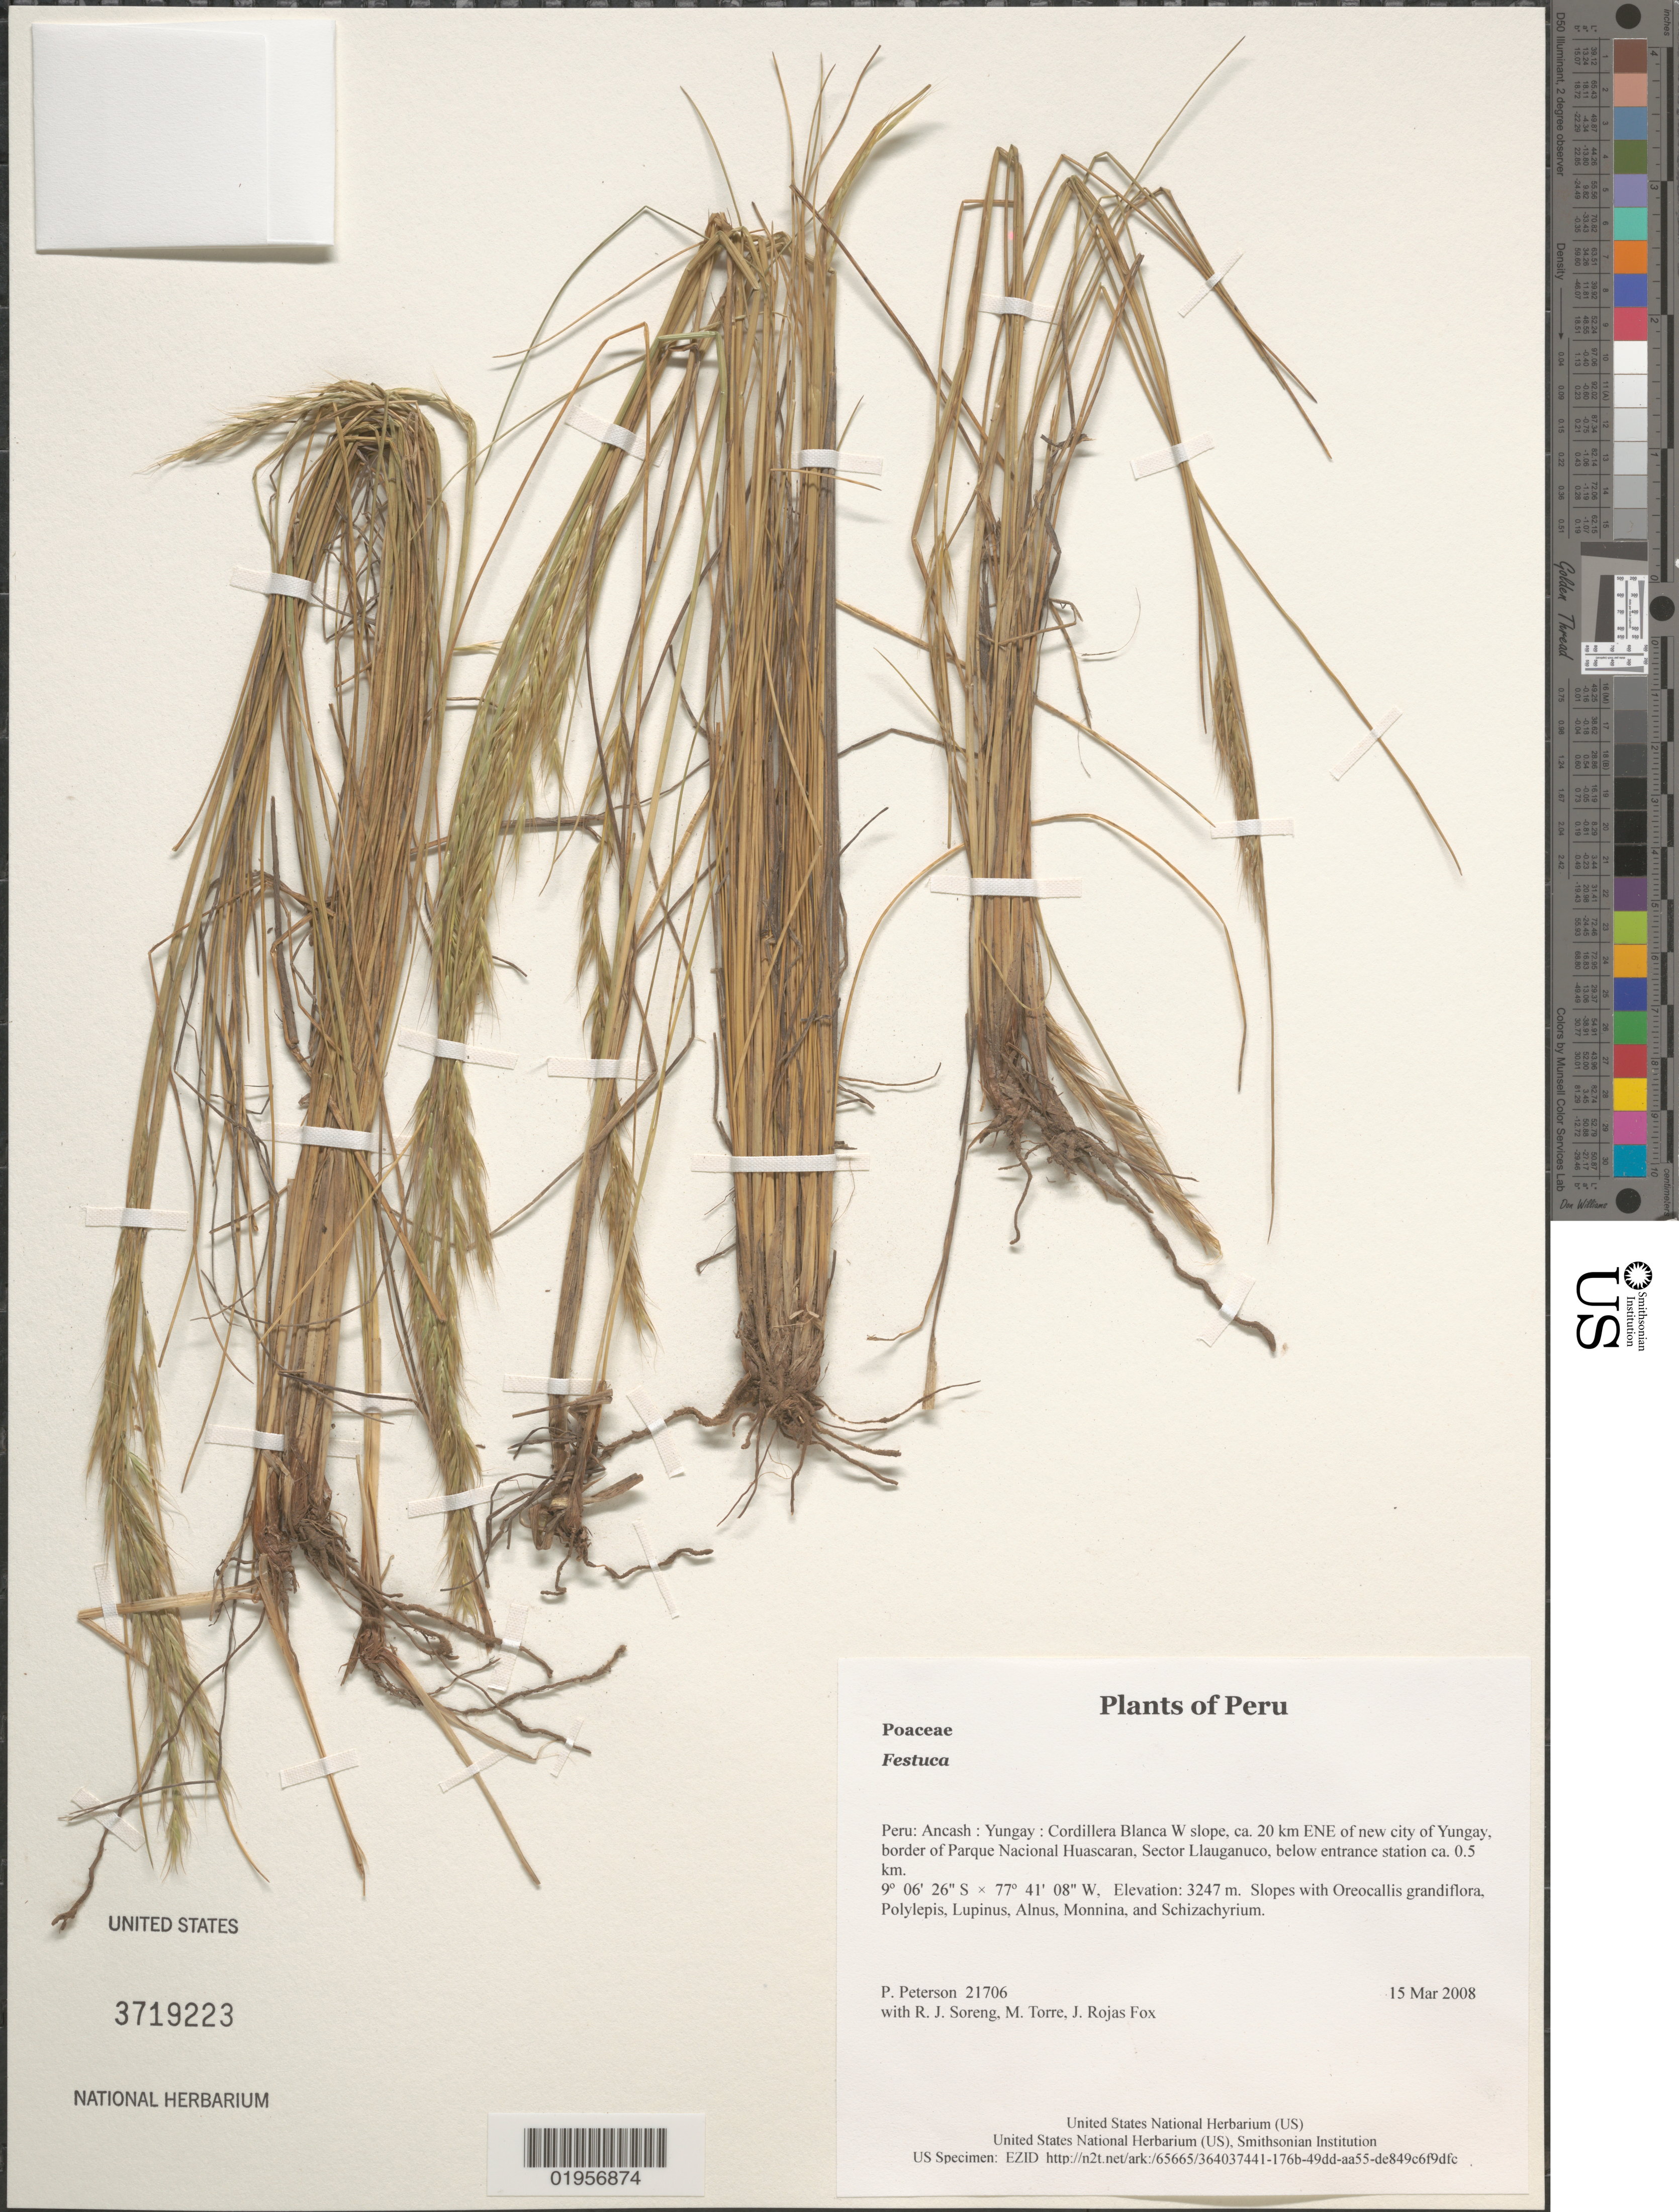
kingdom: Plantae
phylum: Tracheophyta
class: Liliopsida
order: Poales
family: Poaceae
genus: Festuca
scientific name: Festuca sp.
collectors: P. M. Peterson, R. J. Soreng, M. Torre & J. Rojas Fox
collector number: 21706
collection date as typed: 15 Mar 2008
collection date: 2008-03-15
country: Peru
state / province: Ancash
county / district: Yungay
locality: Cordillera Blanca W slope, ca. 20 km ENE of new city of Yungay, border of Parque Nacional Huascaran, Sector Llauganuco, below entrance station ca. 0.5 km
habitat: Slopes with Oreocallis grandiflora, Polylepis, Lupinus, Alnus, Monnina, and Schizachyrium.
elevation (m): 3247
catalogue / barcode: US 3719223